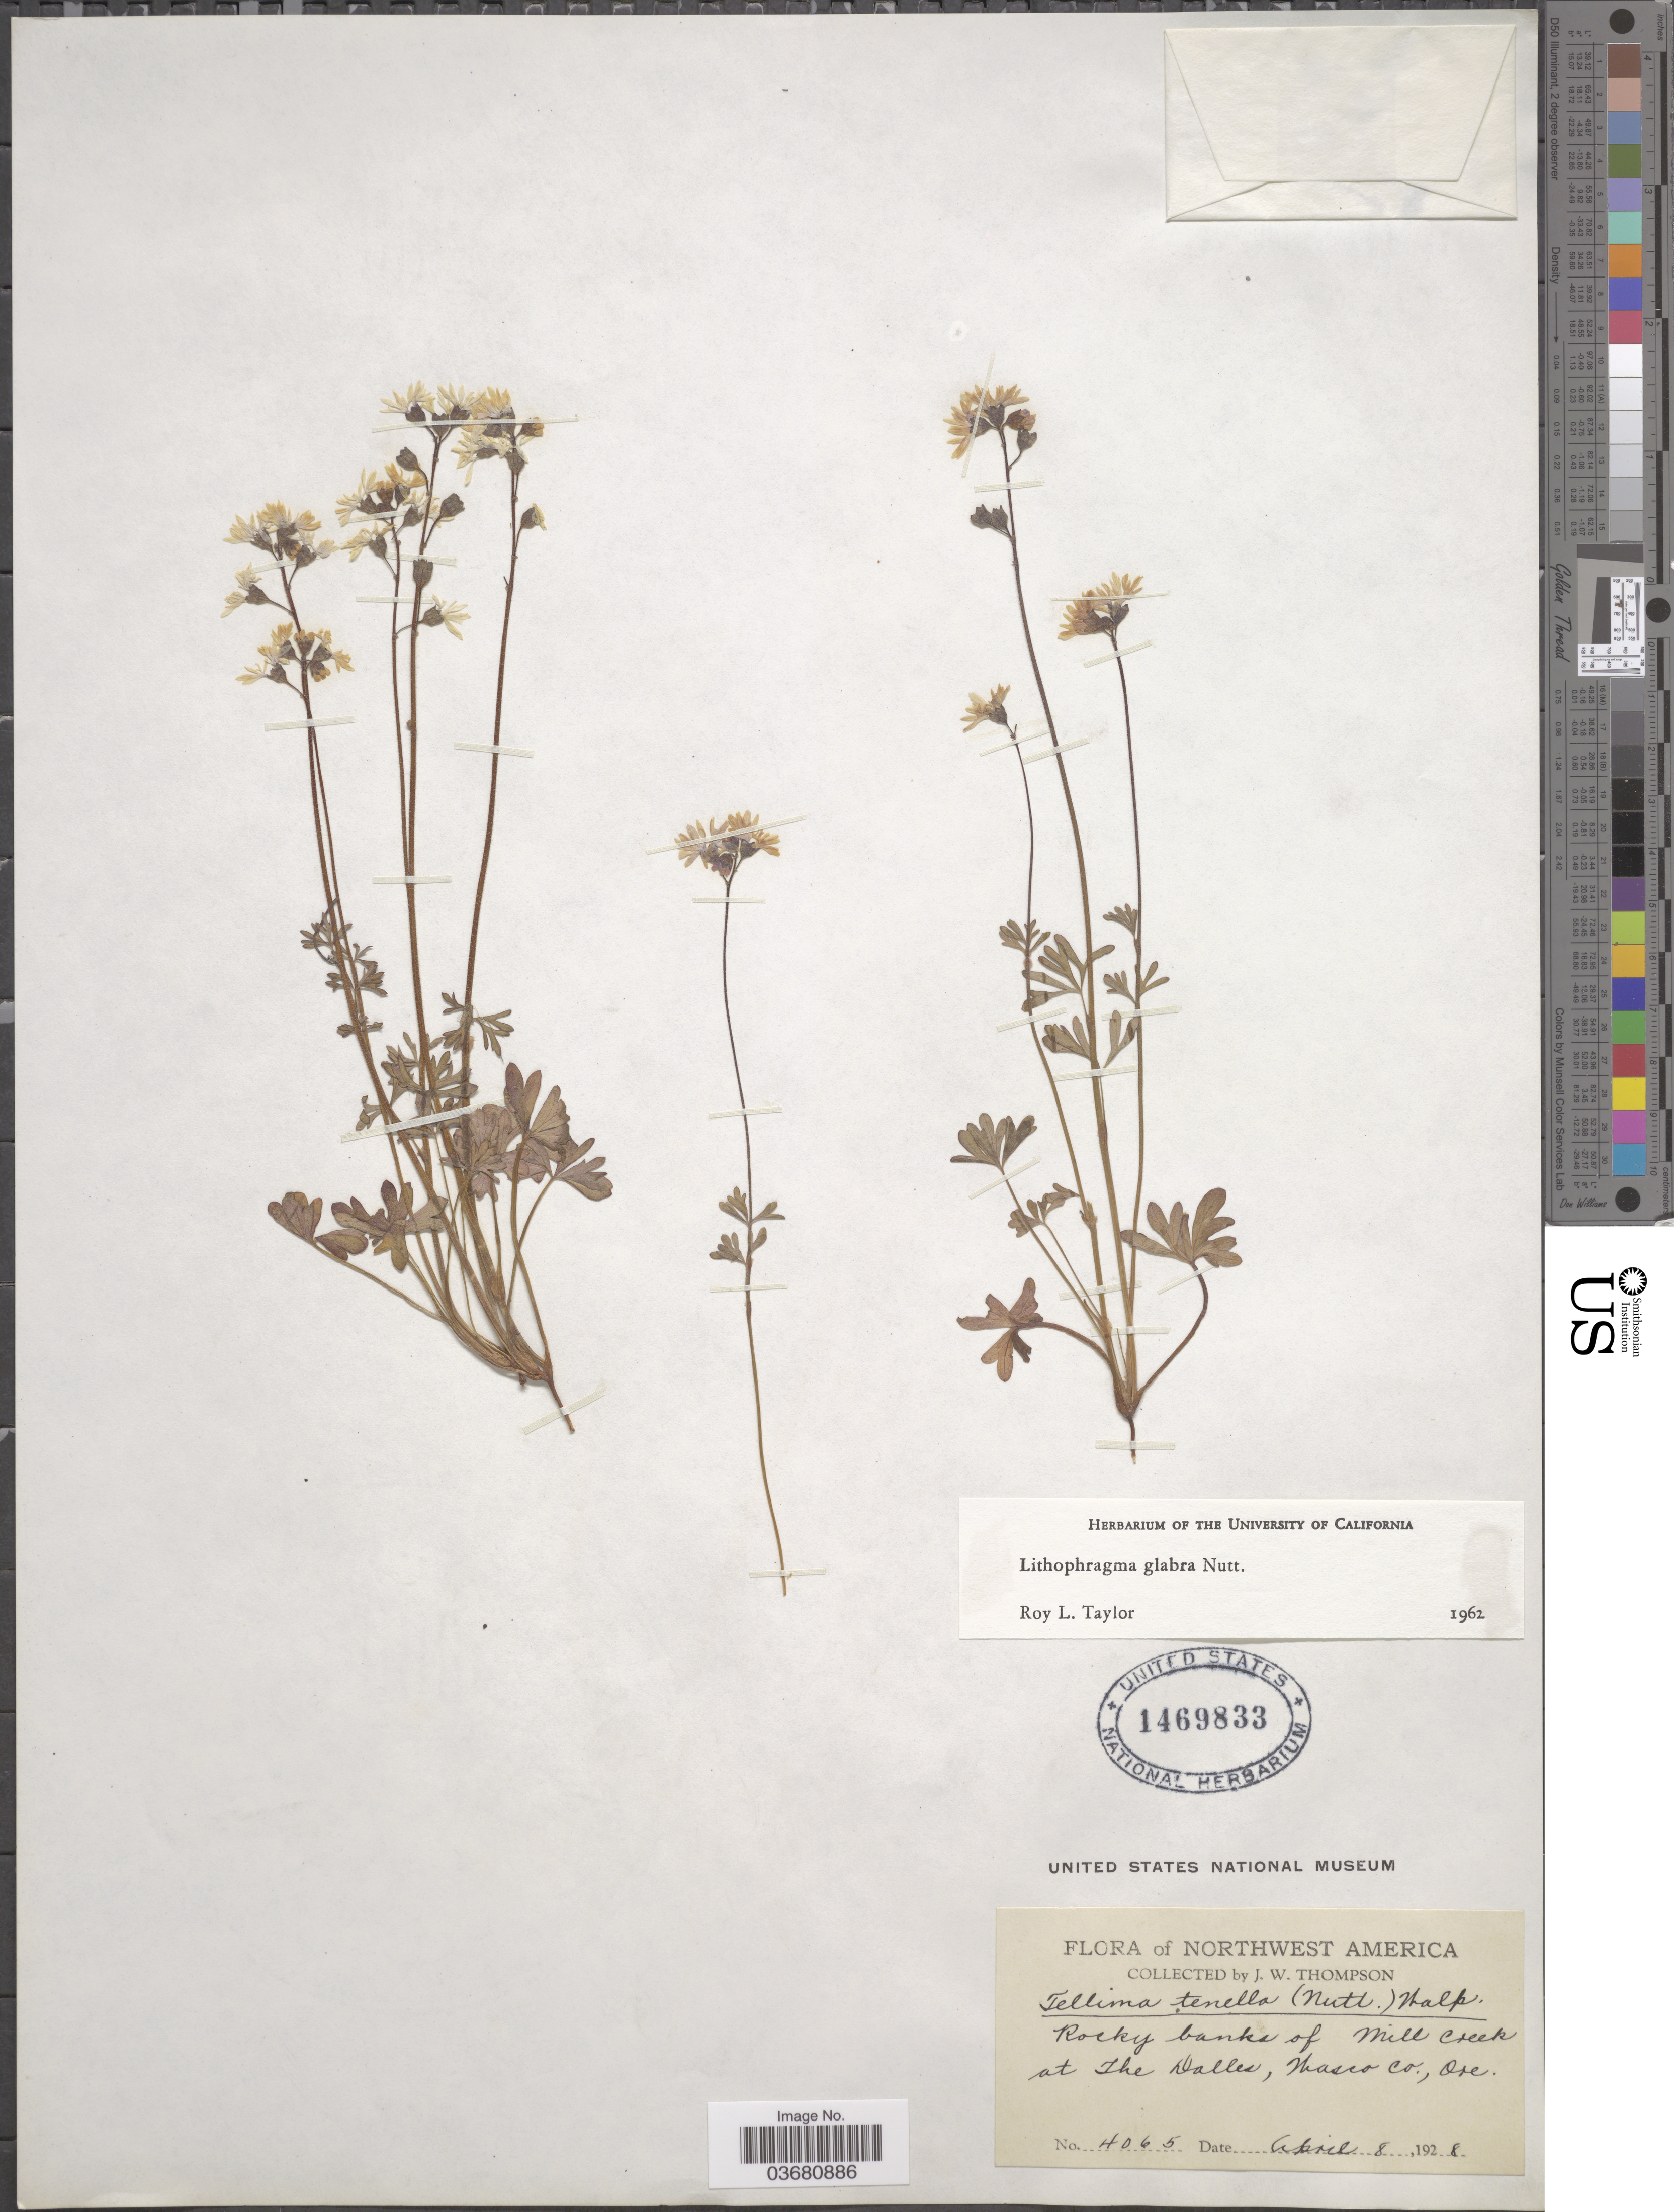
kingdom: Plantae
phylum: Tracheophyta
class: Magnoliopsida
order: Saxifragales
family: Saxifragaceae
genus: Lithophragma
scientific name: Lithophragma glabrum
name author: Nutt.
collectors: J. Thompson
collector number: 4065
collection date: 1928-04-08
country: United States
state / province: Oregon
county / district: Wasco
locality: Northwest America. Rocky banks of Mill Creek at the Dalles, Wasco Co.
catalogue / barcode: US 1469833